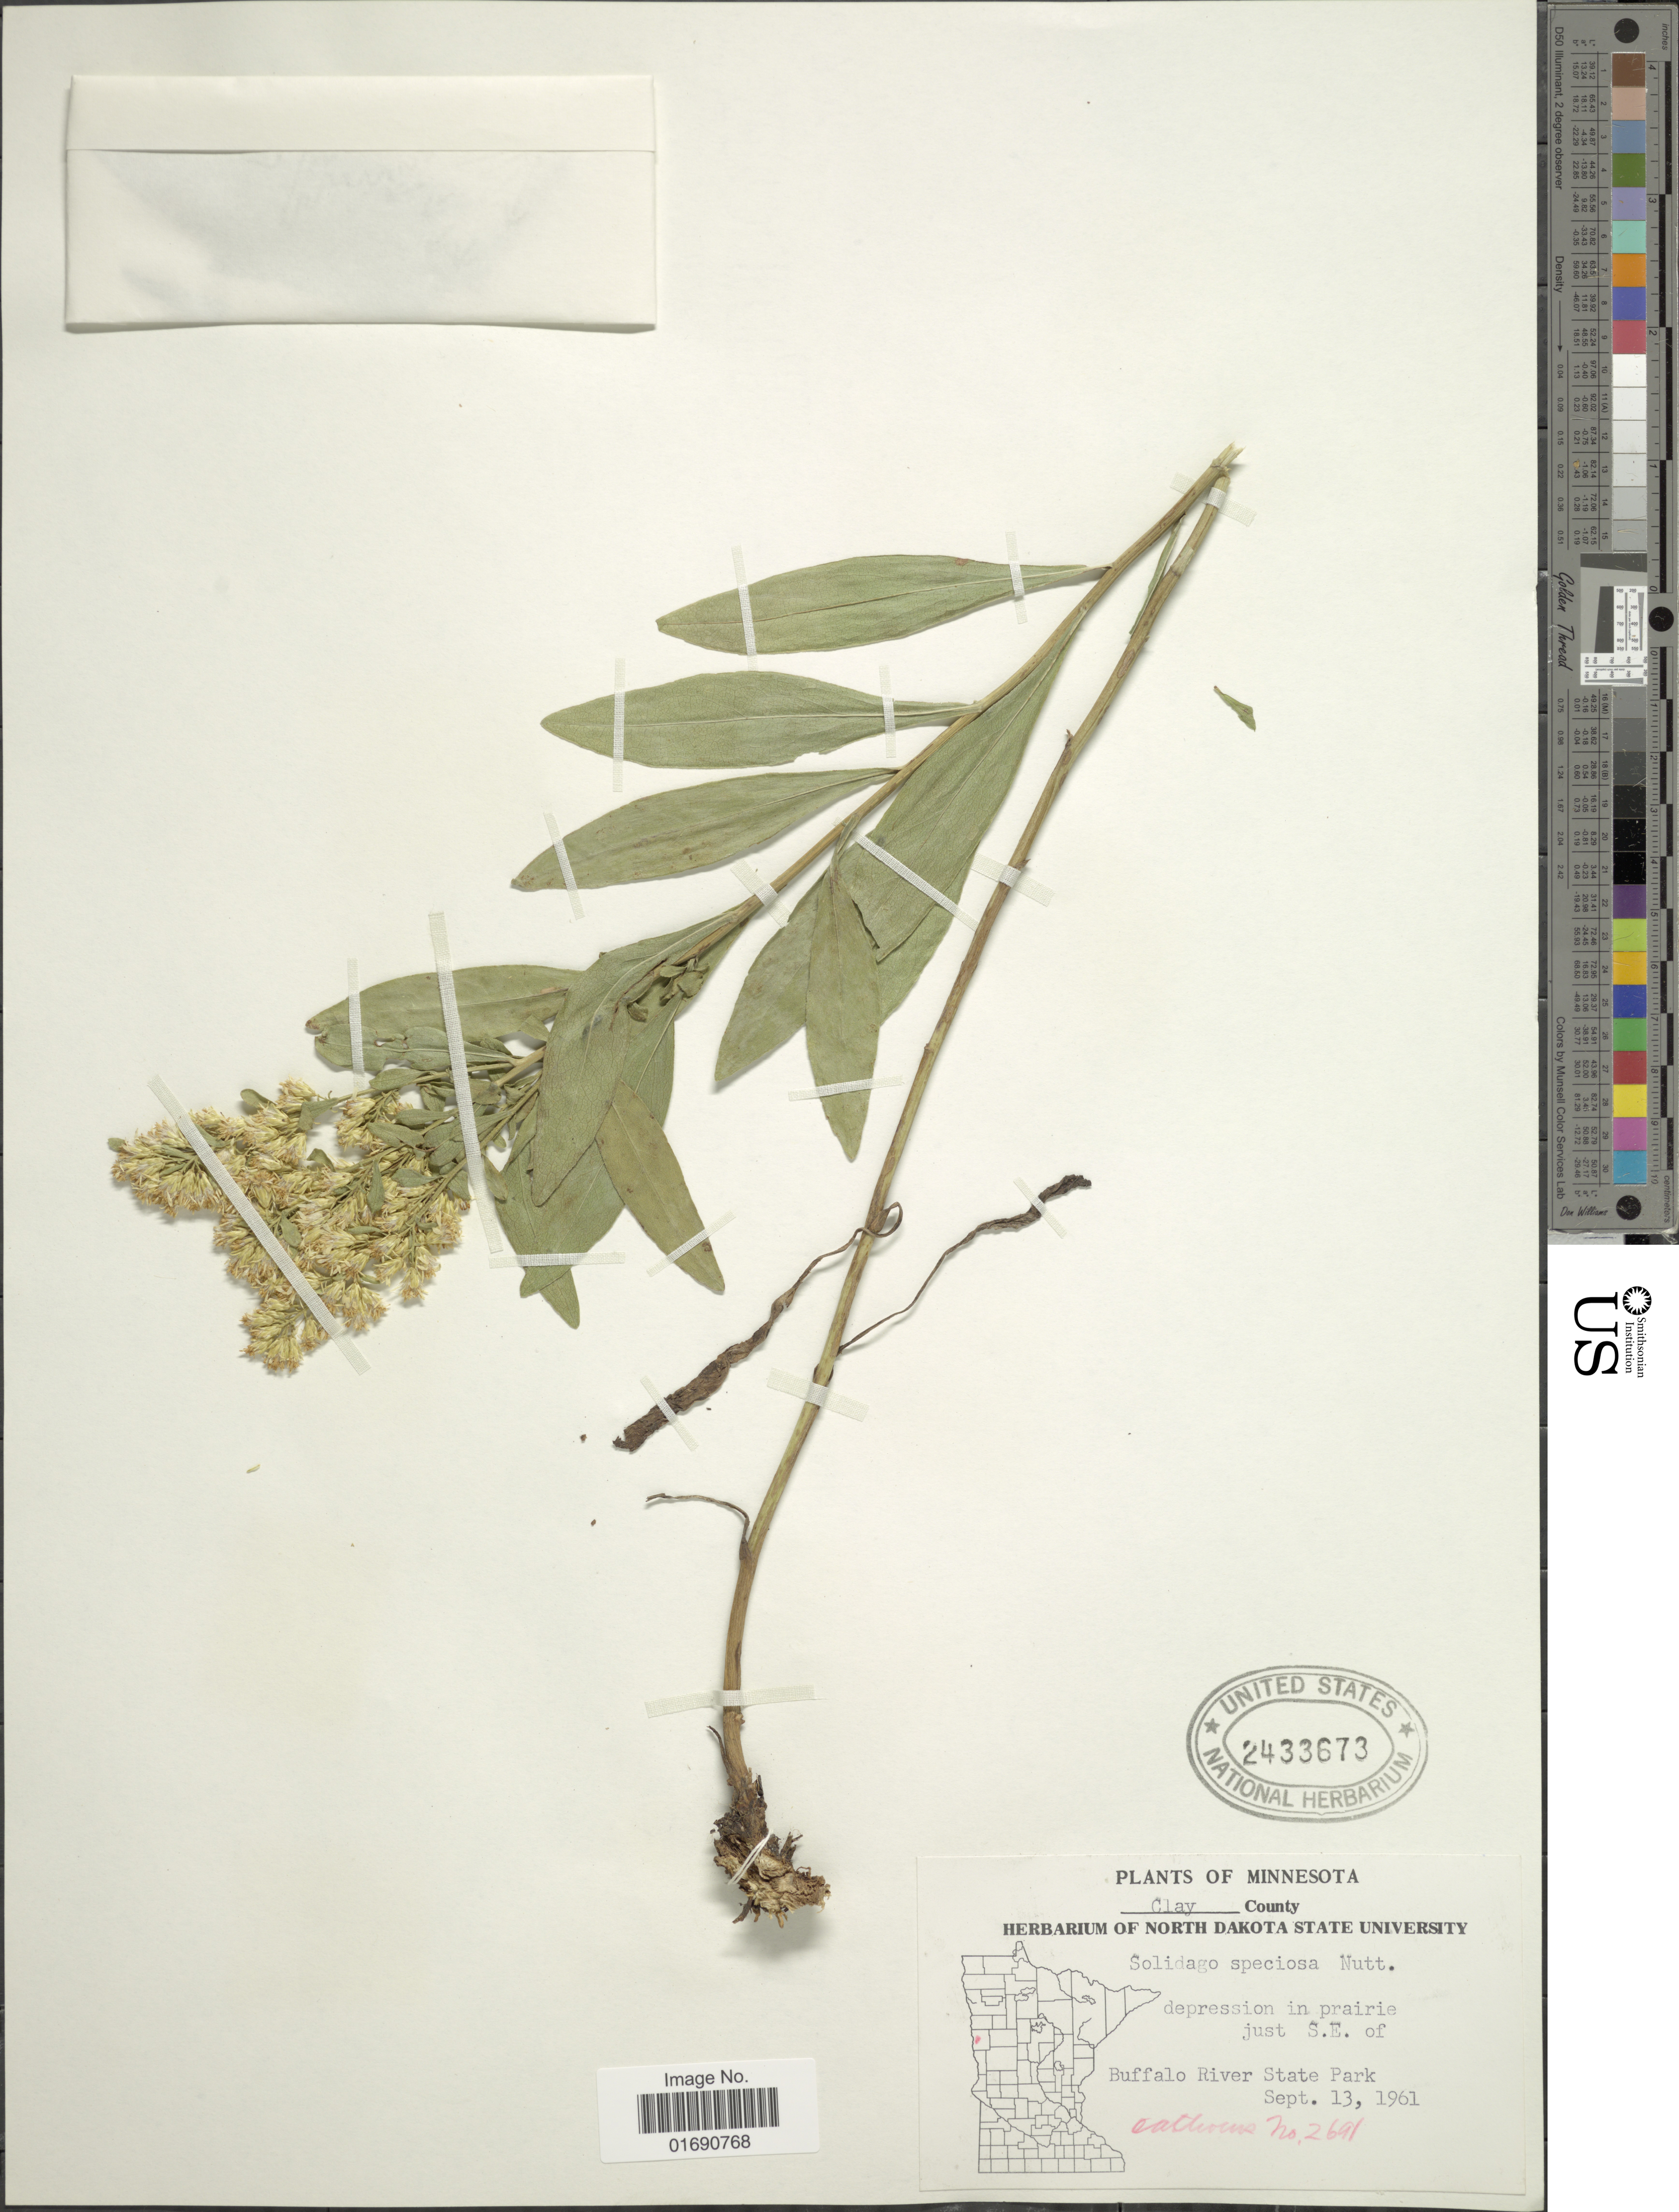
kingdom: Plantae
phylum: Tracheophyta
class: Magnoliopsida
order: Asterales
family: Asteraceae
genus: Solidago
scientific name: Solidago speciosa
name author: Nutt.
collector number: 2691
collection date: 1961-09-13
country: United States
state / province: Minnesota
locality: Clay County, depression in prairie just S.E. of Buffalo River State Park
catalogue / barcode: US 2433673